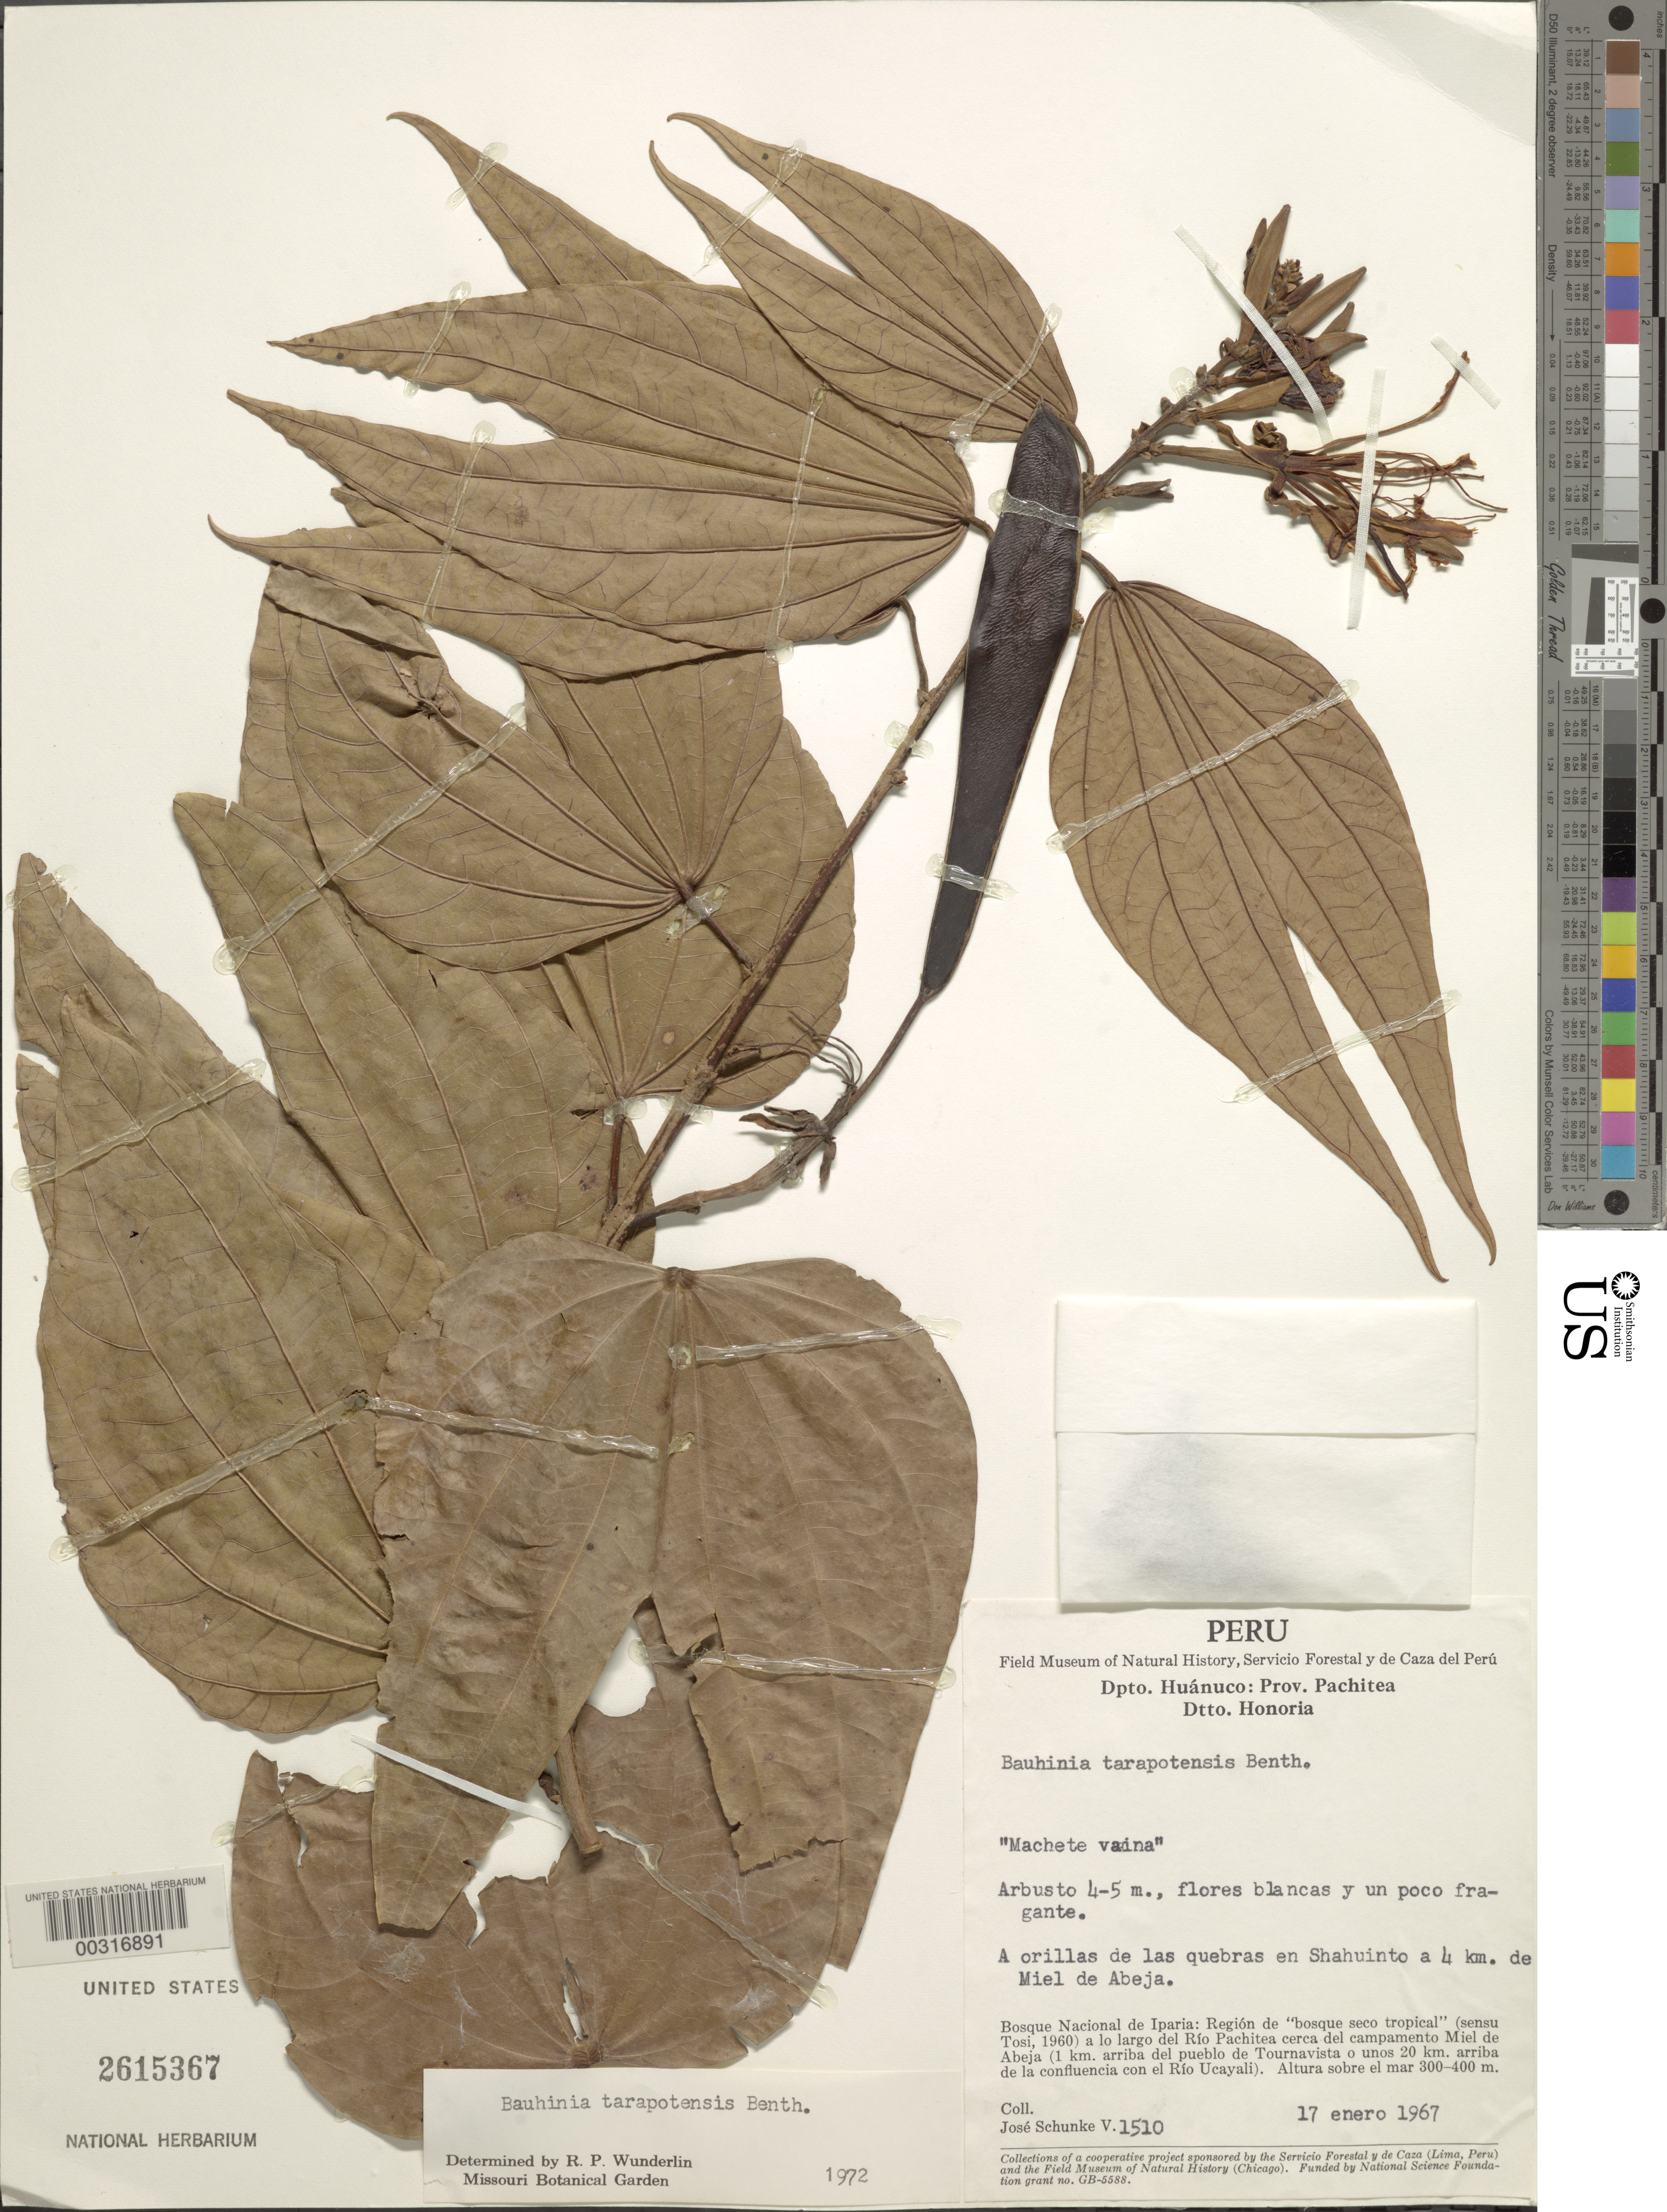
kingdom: Plantae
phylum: Tracheophyta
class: Magnoliopsida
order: Fabales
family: Fabaceae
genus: Bauhinia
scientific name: Bauhinia tarapotensis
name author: Benth.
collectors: J. Schunke Vigo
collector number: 1510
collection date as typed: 17 Jan 1967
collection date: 1967-01-17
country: Peru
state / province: Huánuco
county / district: Pachitea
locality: Honoria dtto.; banks of the quebras shahuinto, 4 km from miel de abeja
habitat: Secondary tropical forest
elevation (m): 300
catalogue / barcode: US 2615367